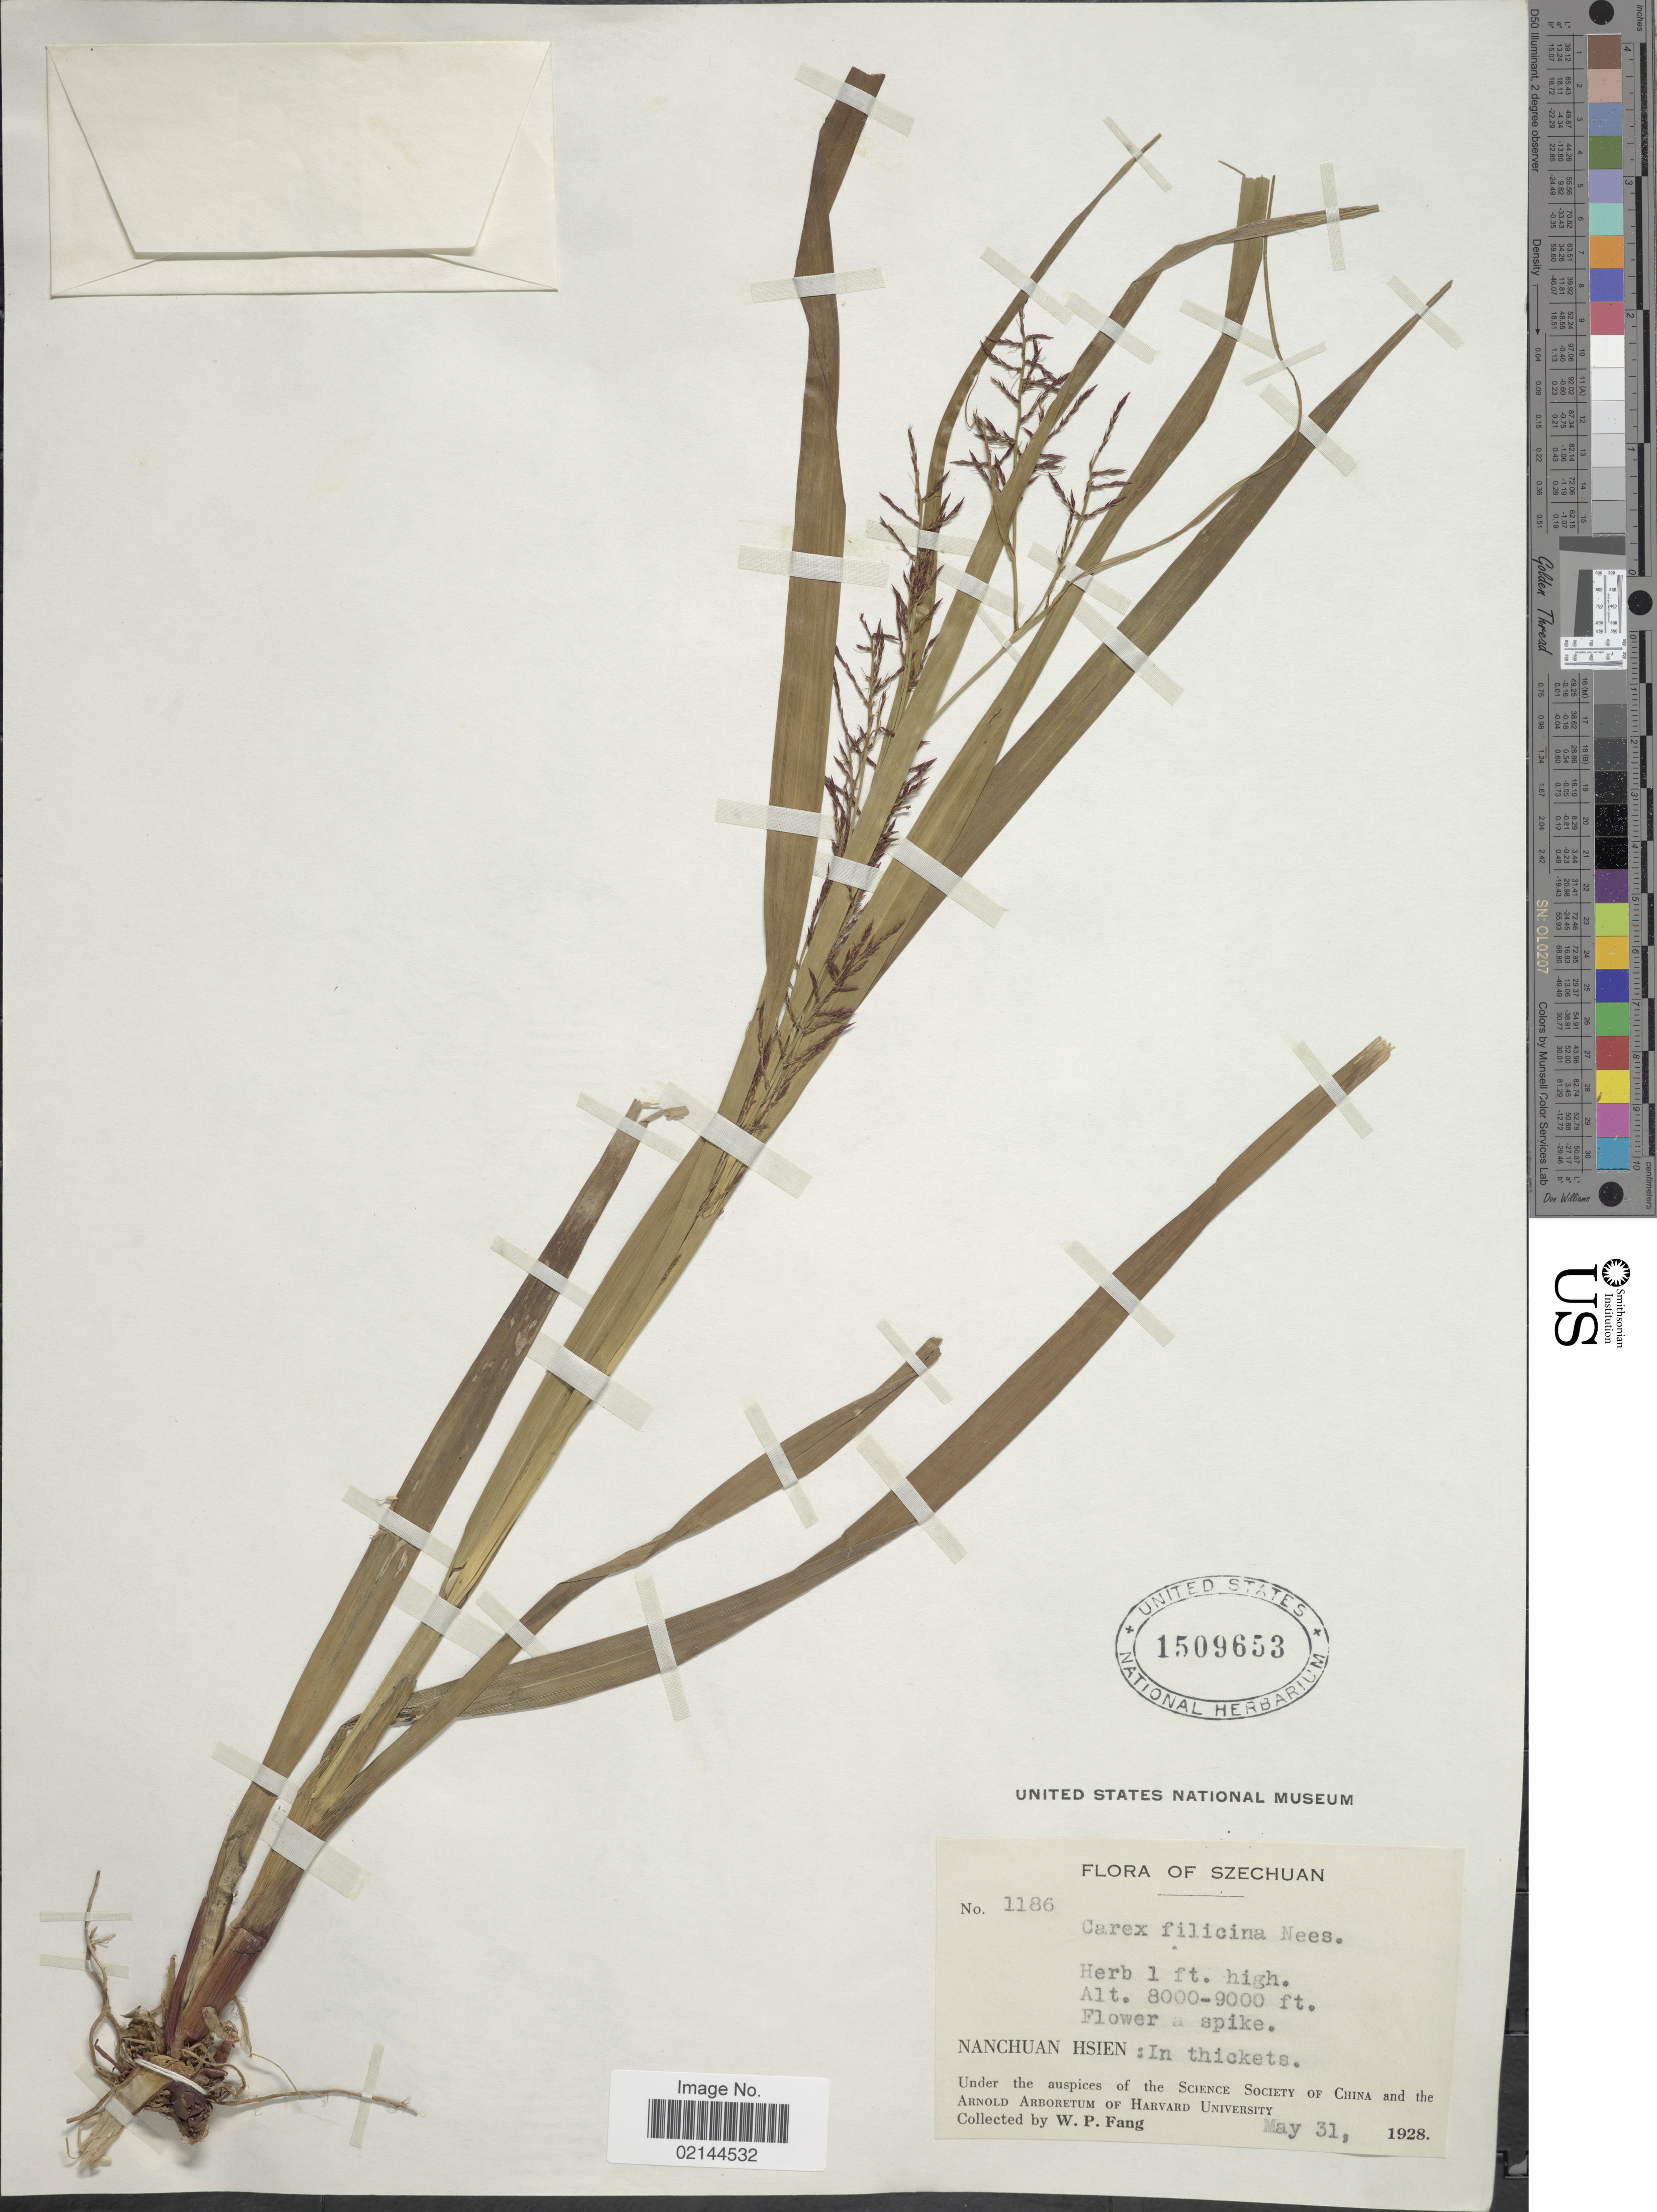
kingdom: Plantae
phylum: Tracheophyta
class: Liliopsida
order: Poales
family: Cyperaceae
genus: Carex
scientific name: Carex filicina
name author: Nees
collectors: W. P. Fang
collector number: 1186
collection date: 1928-05-31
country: China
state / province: Sichuan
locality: Szechuan. Nuanchuan Hsien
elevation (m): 2438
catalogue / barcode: US 1509653